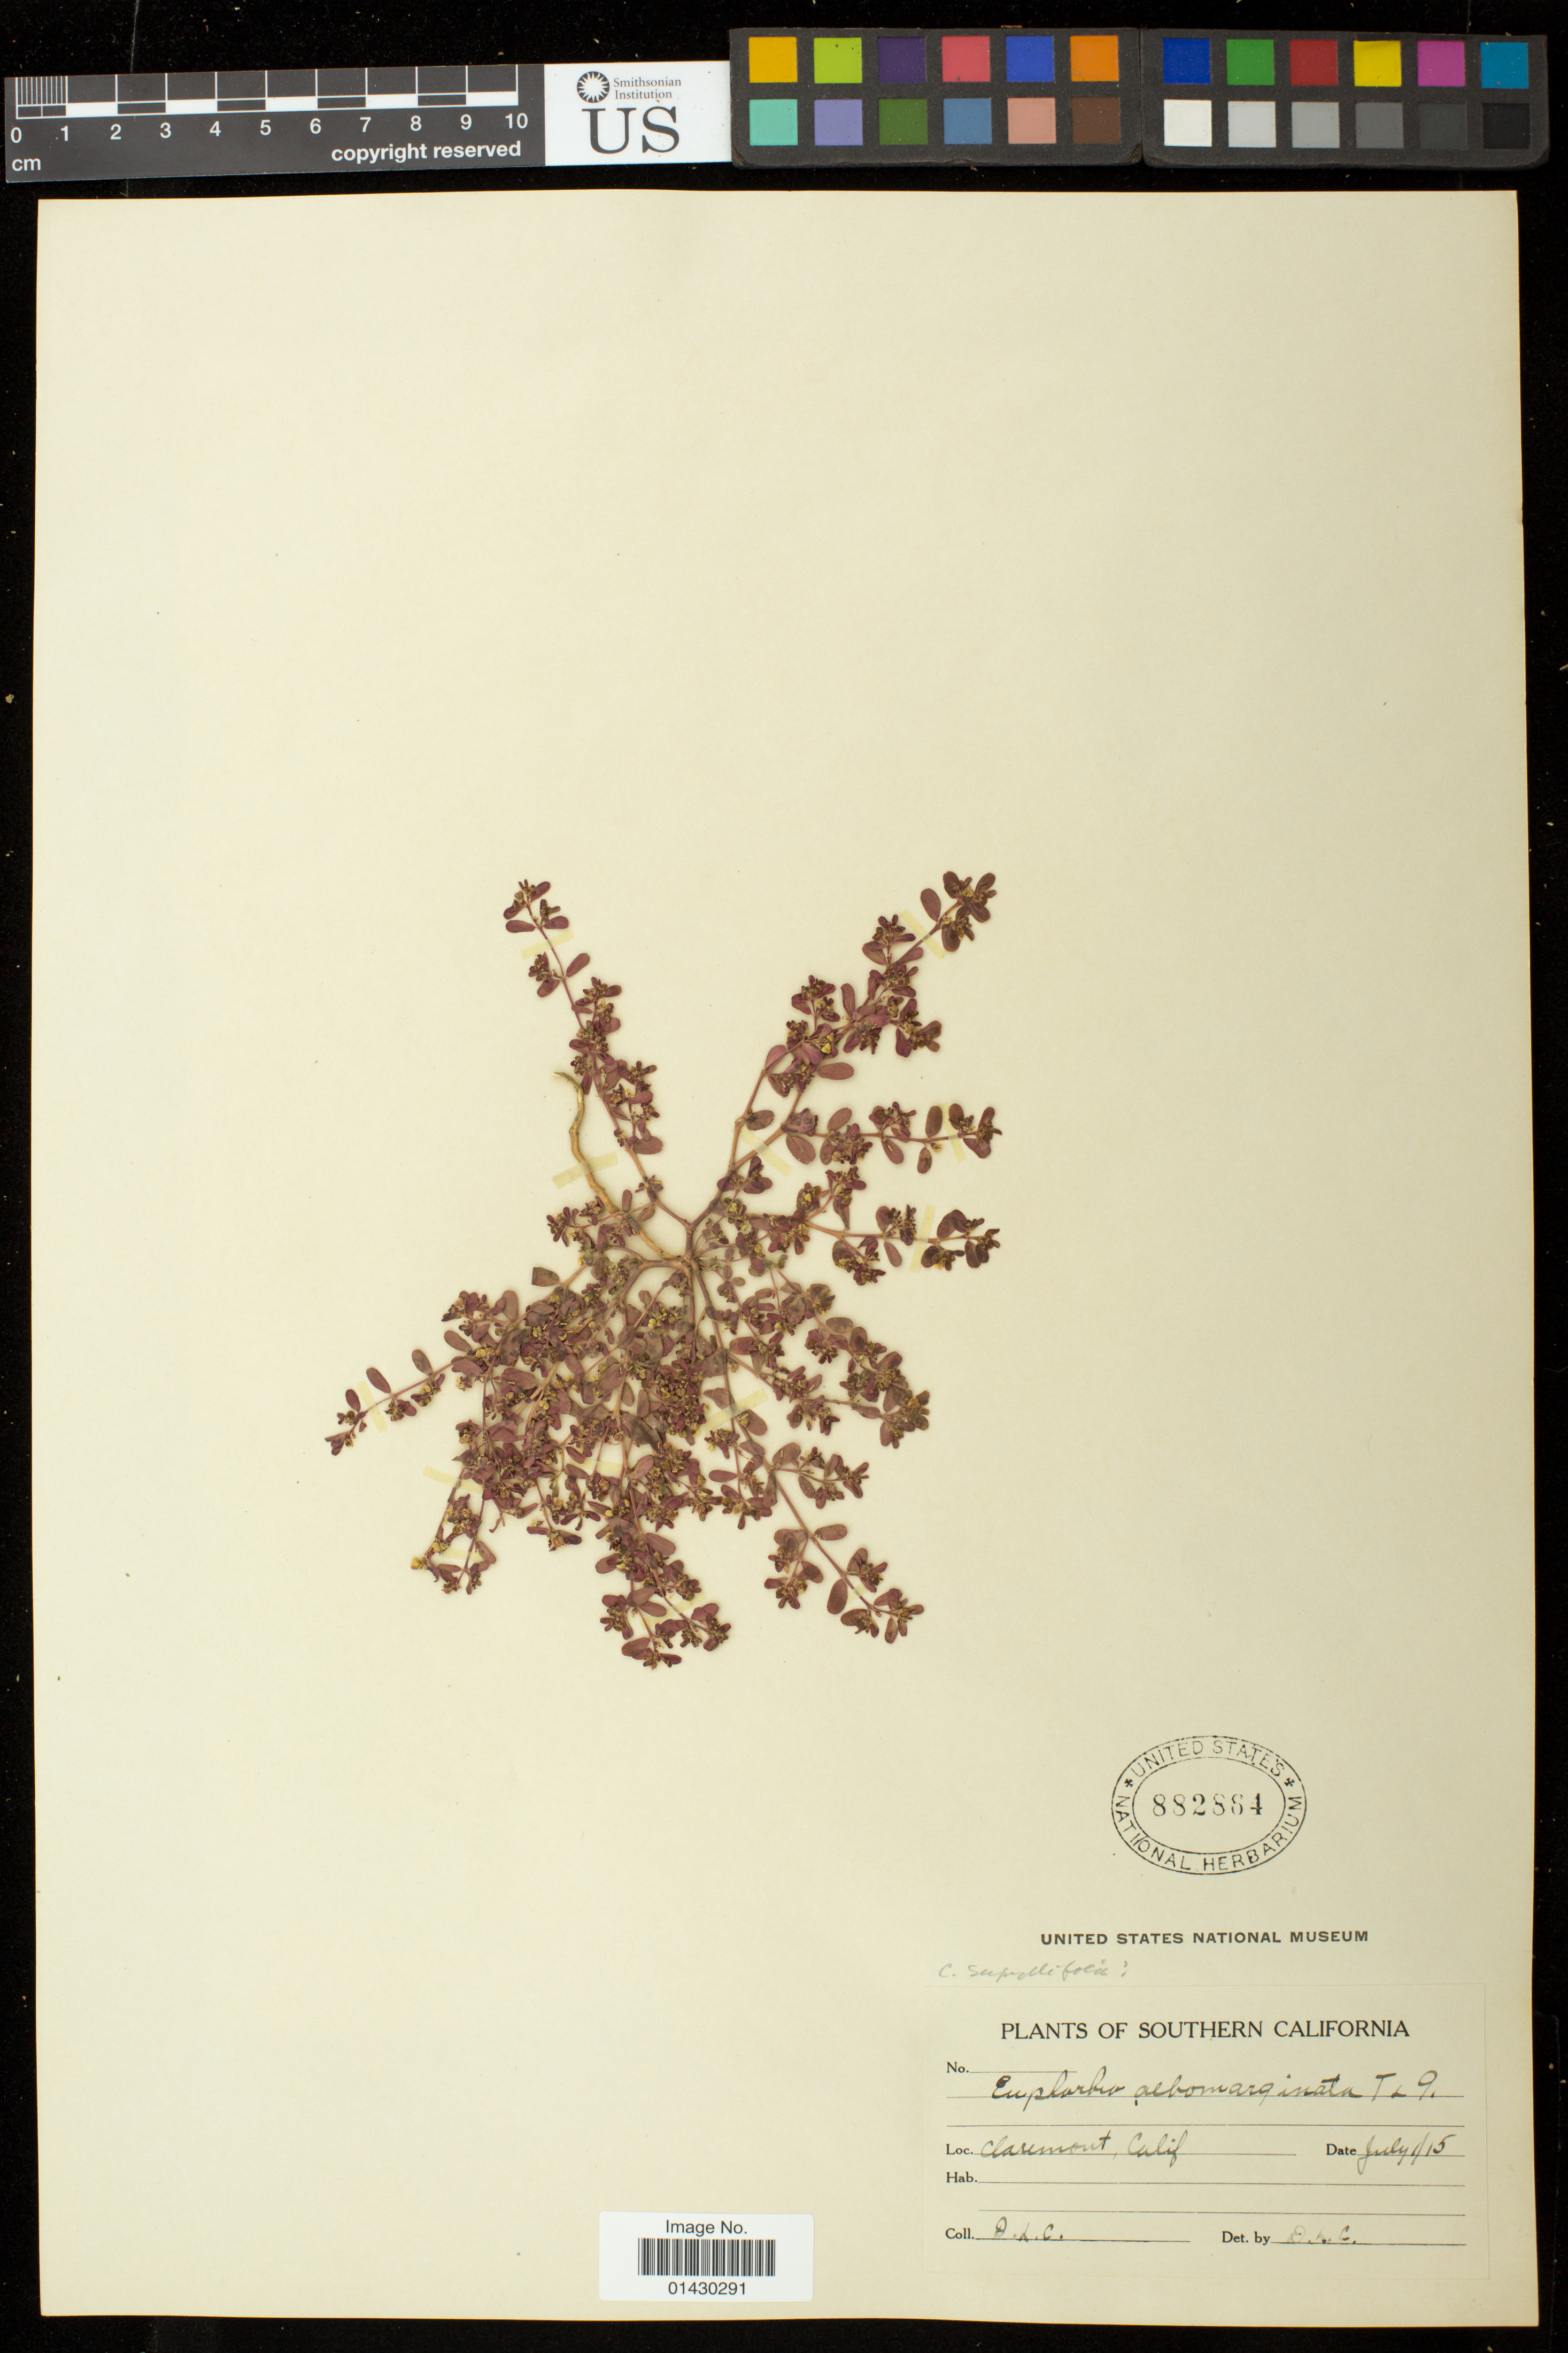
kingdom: Plantae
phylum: Tracheophyta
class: Magnoliopsida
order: Malpighiales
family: Euphorbiaceae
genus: Euphorbia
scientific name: Euphorbia serpillifolia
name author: Pers.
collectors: D. L. C.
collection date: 1915-07-01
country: United States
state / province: California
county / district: Los Angeles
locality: Claremont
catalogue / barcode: US 882884